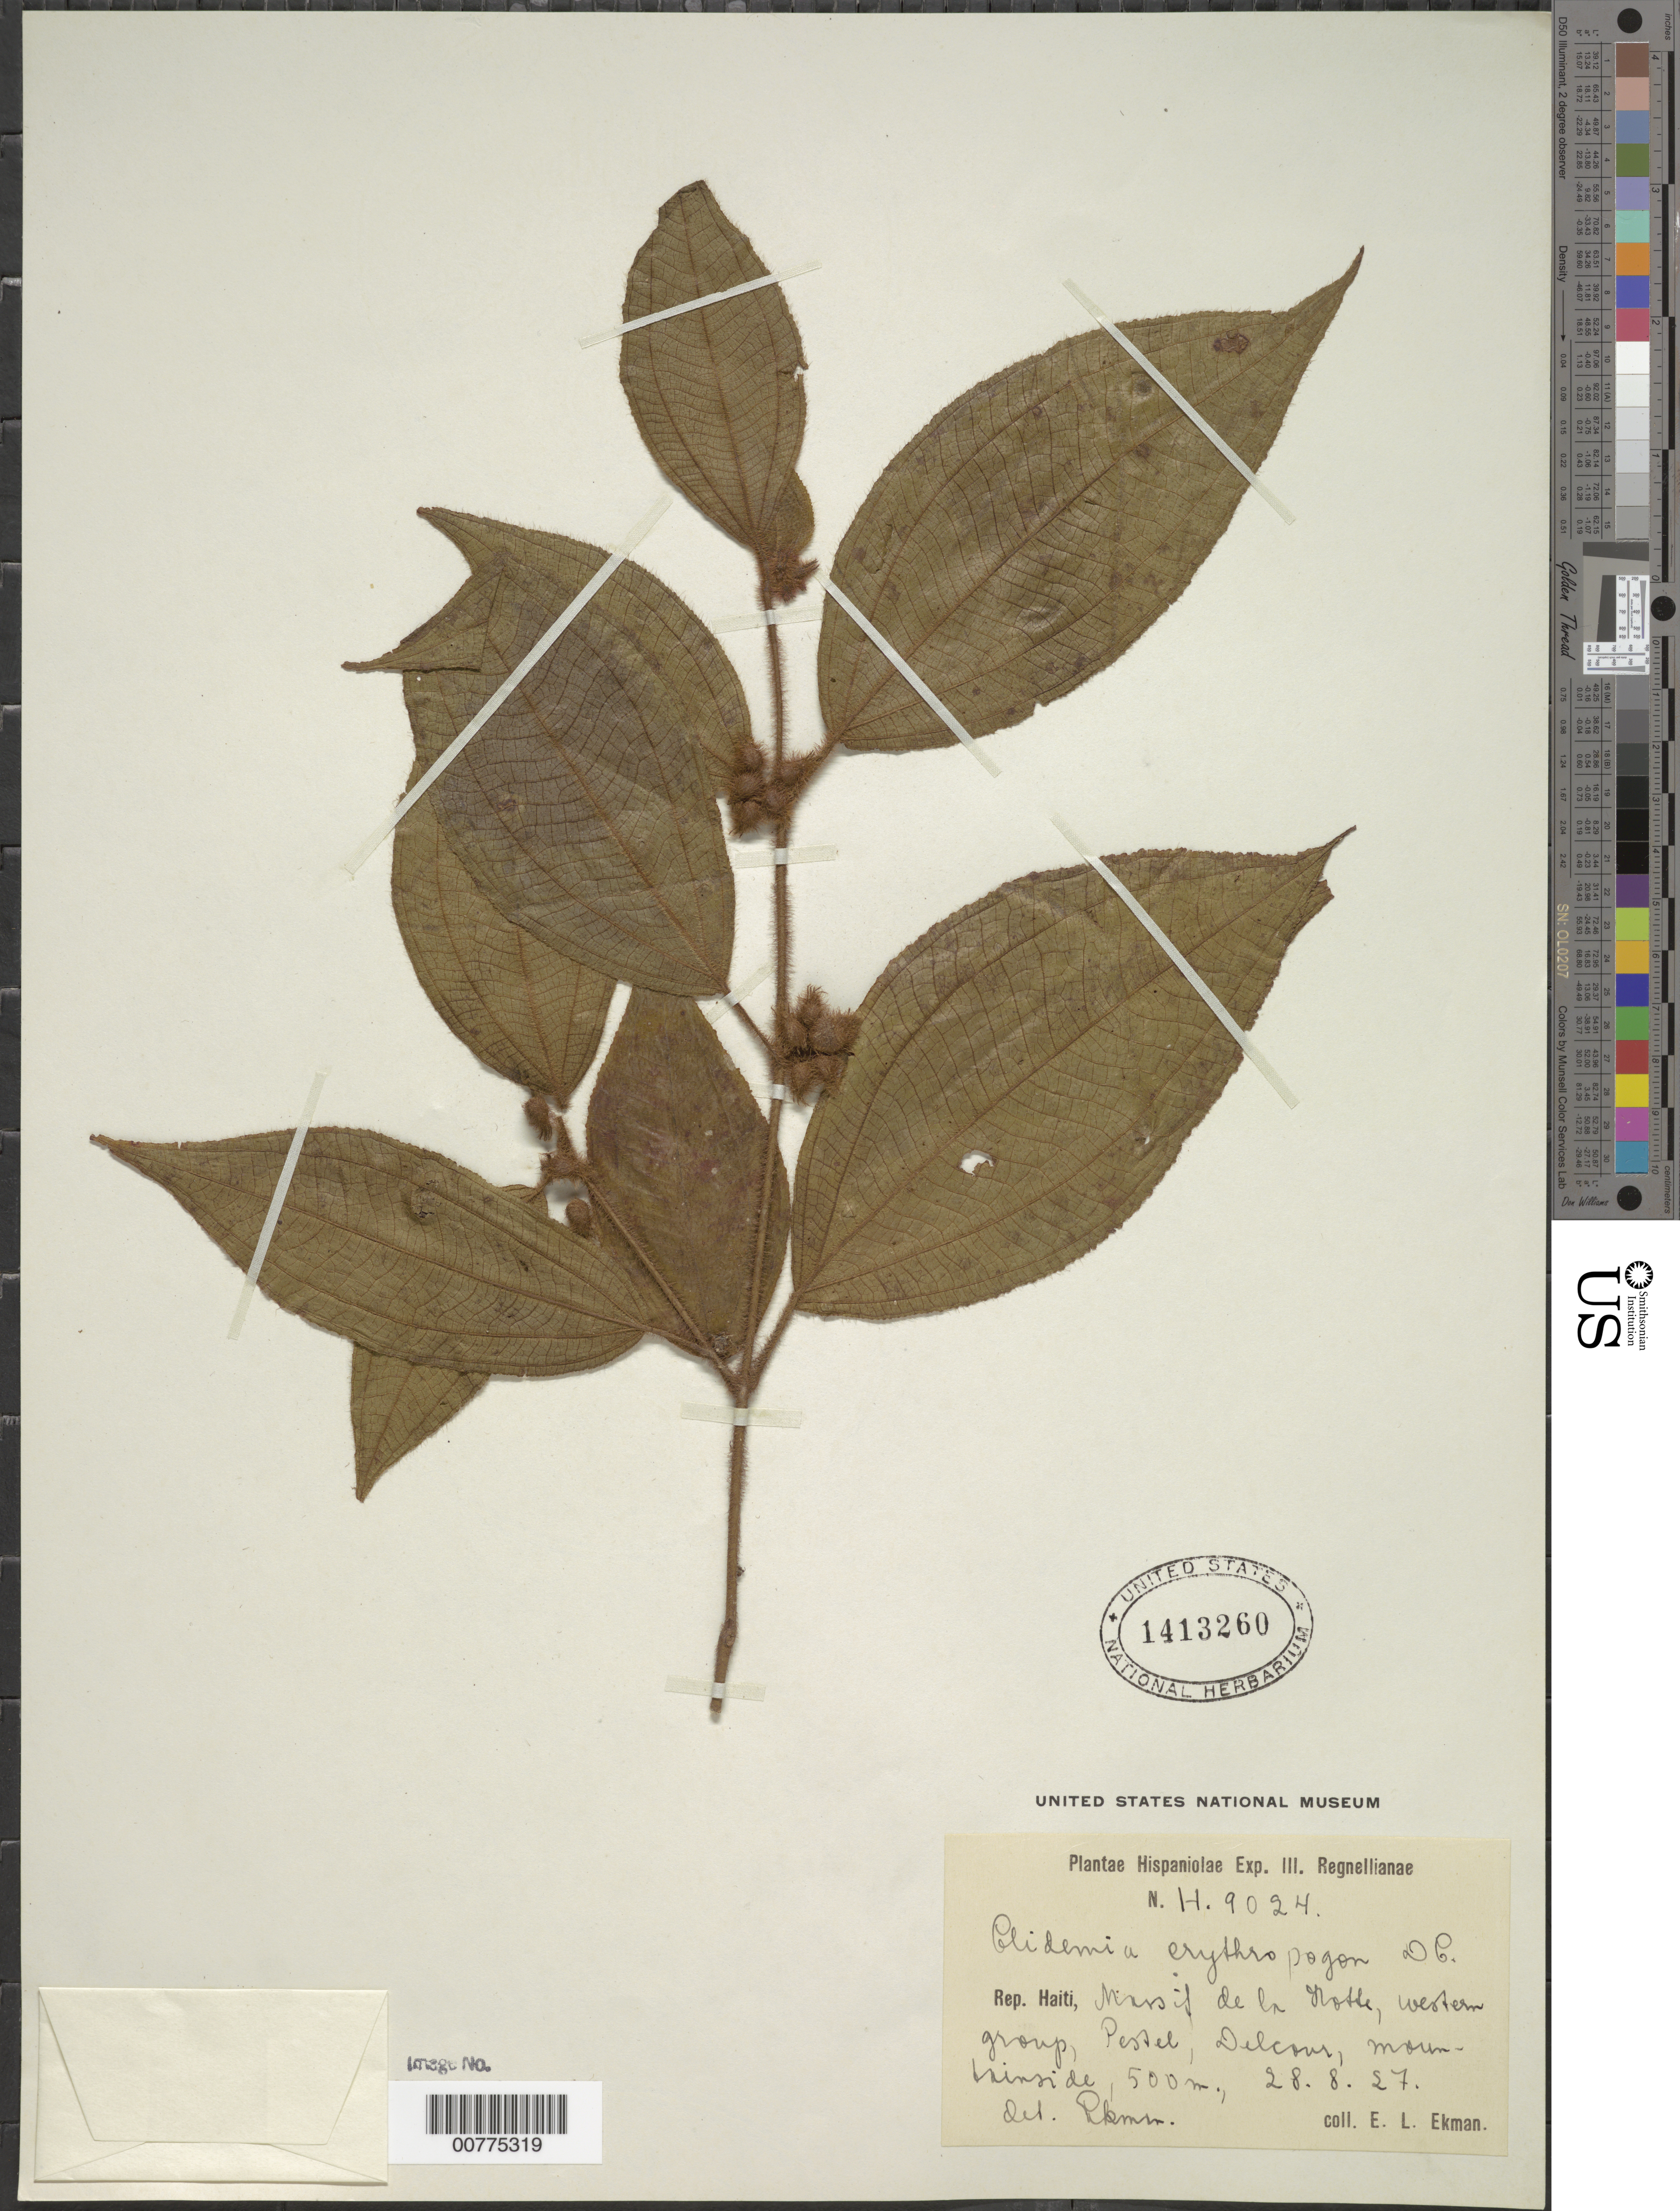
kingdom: Plantae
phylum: Tracheophyta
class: Magnoliopsida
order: Myrtales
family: Melastomataceae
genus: Clidemia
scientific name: Clidemia erythropogon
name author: DC.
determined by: Ekman, E. L.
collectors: E. L. Ekman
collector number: H 9024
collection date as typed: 28 Aug 1927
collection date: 1927-08-28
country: Haiti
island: Hispaniola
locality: Massif de la Hotte, western group, Pestel, Delcom.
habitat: Mountain side.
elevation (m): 500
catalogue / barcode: US 1413260